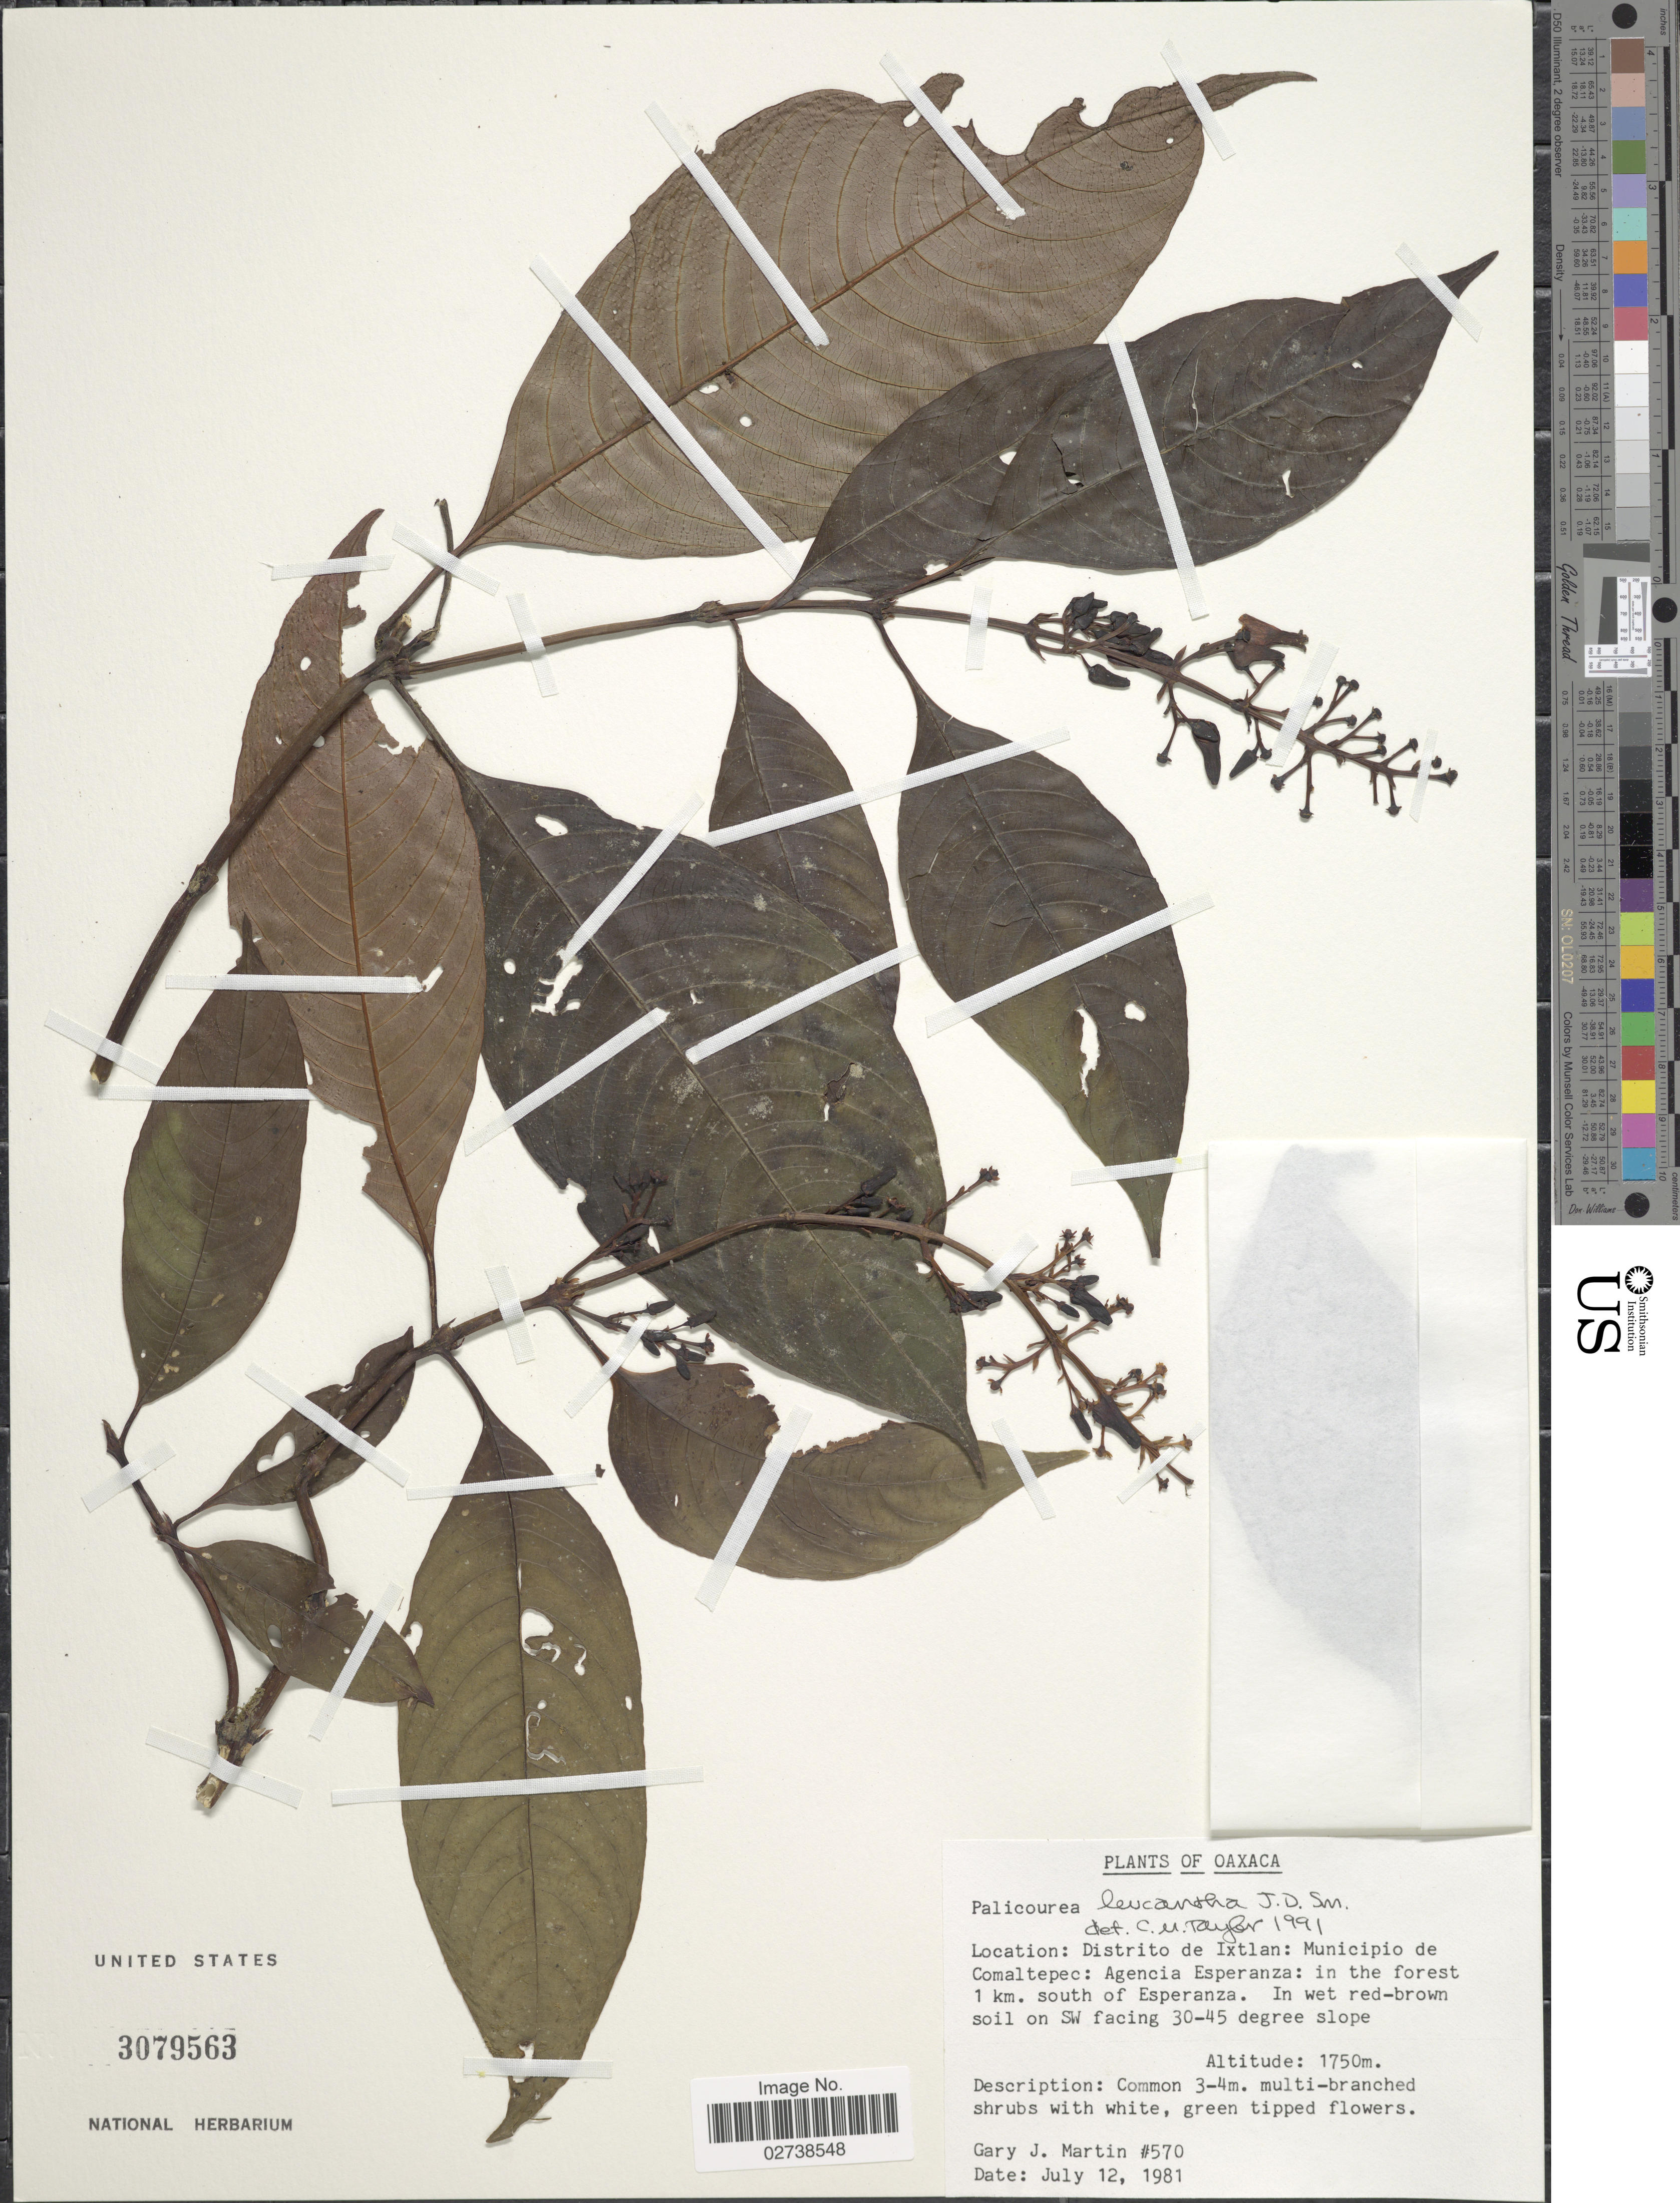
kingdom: Plantae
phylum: Tracheophyta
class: Magnoliopsida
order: Gentianales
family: Rubiaceae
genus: Palicourea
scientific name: Palicourea leucantha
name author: Donn. Sm.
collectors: G. J. Martin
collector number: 570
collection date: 1981-07-12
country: Mexico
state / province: Oaxaca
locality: Distrito de Ixtlan: Municipio de Comaltepec: Agencia Esperanza: in the forest 1 km south of Esperanza. In wet red-brown soil on SW facing 30-45 degree slope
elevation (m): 1750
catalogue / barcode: US 3079563